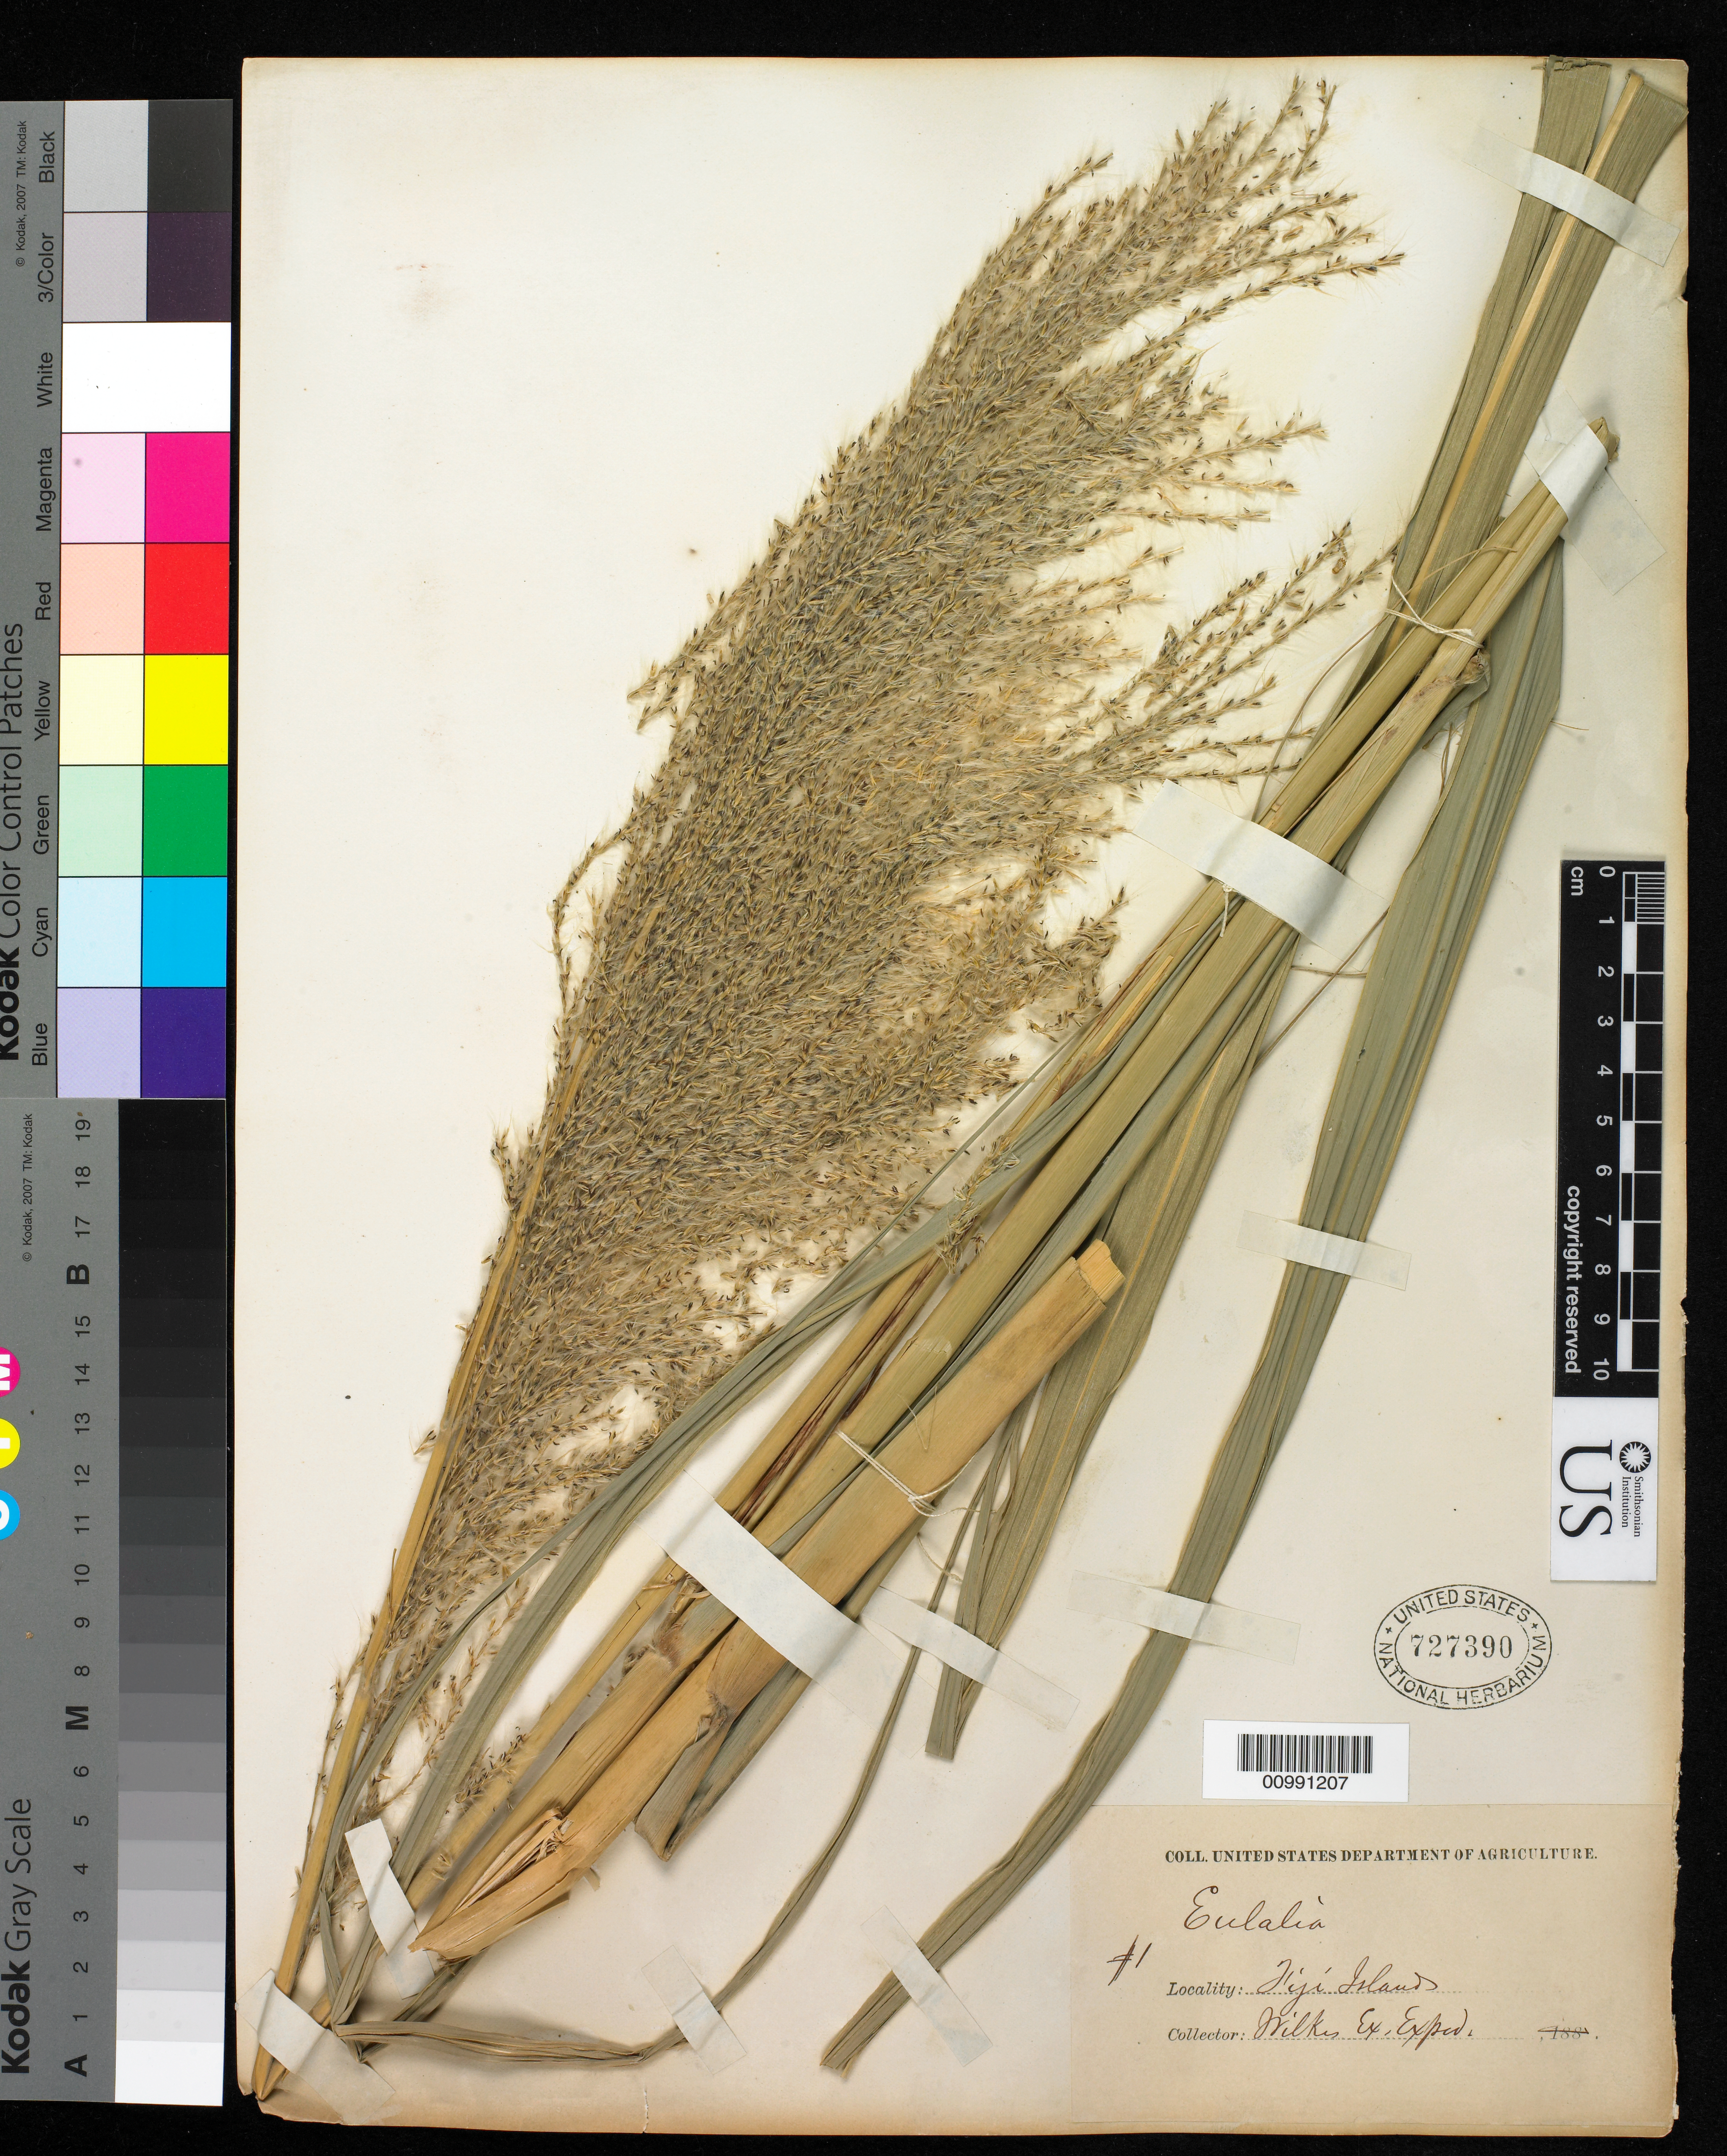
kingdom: Plantae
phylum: Tracheophyta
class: Liliopsida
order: Poales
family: Poaceae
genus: Saccharum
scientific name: Saccharum officinarum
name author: L.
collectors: Wilkes Explor. Exped.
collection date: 1838/1842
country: Fiji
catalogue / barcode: US 727390